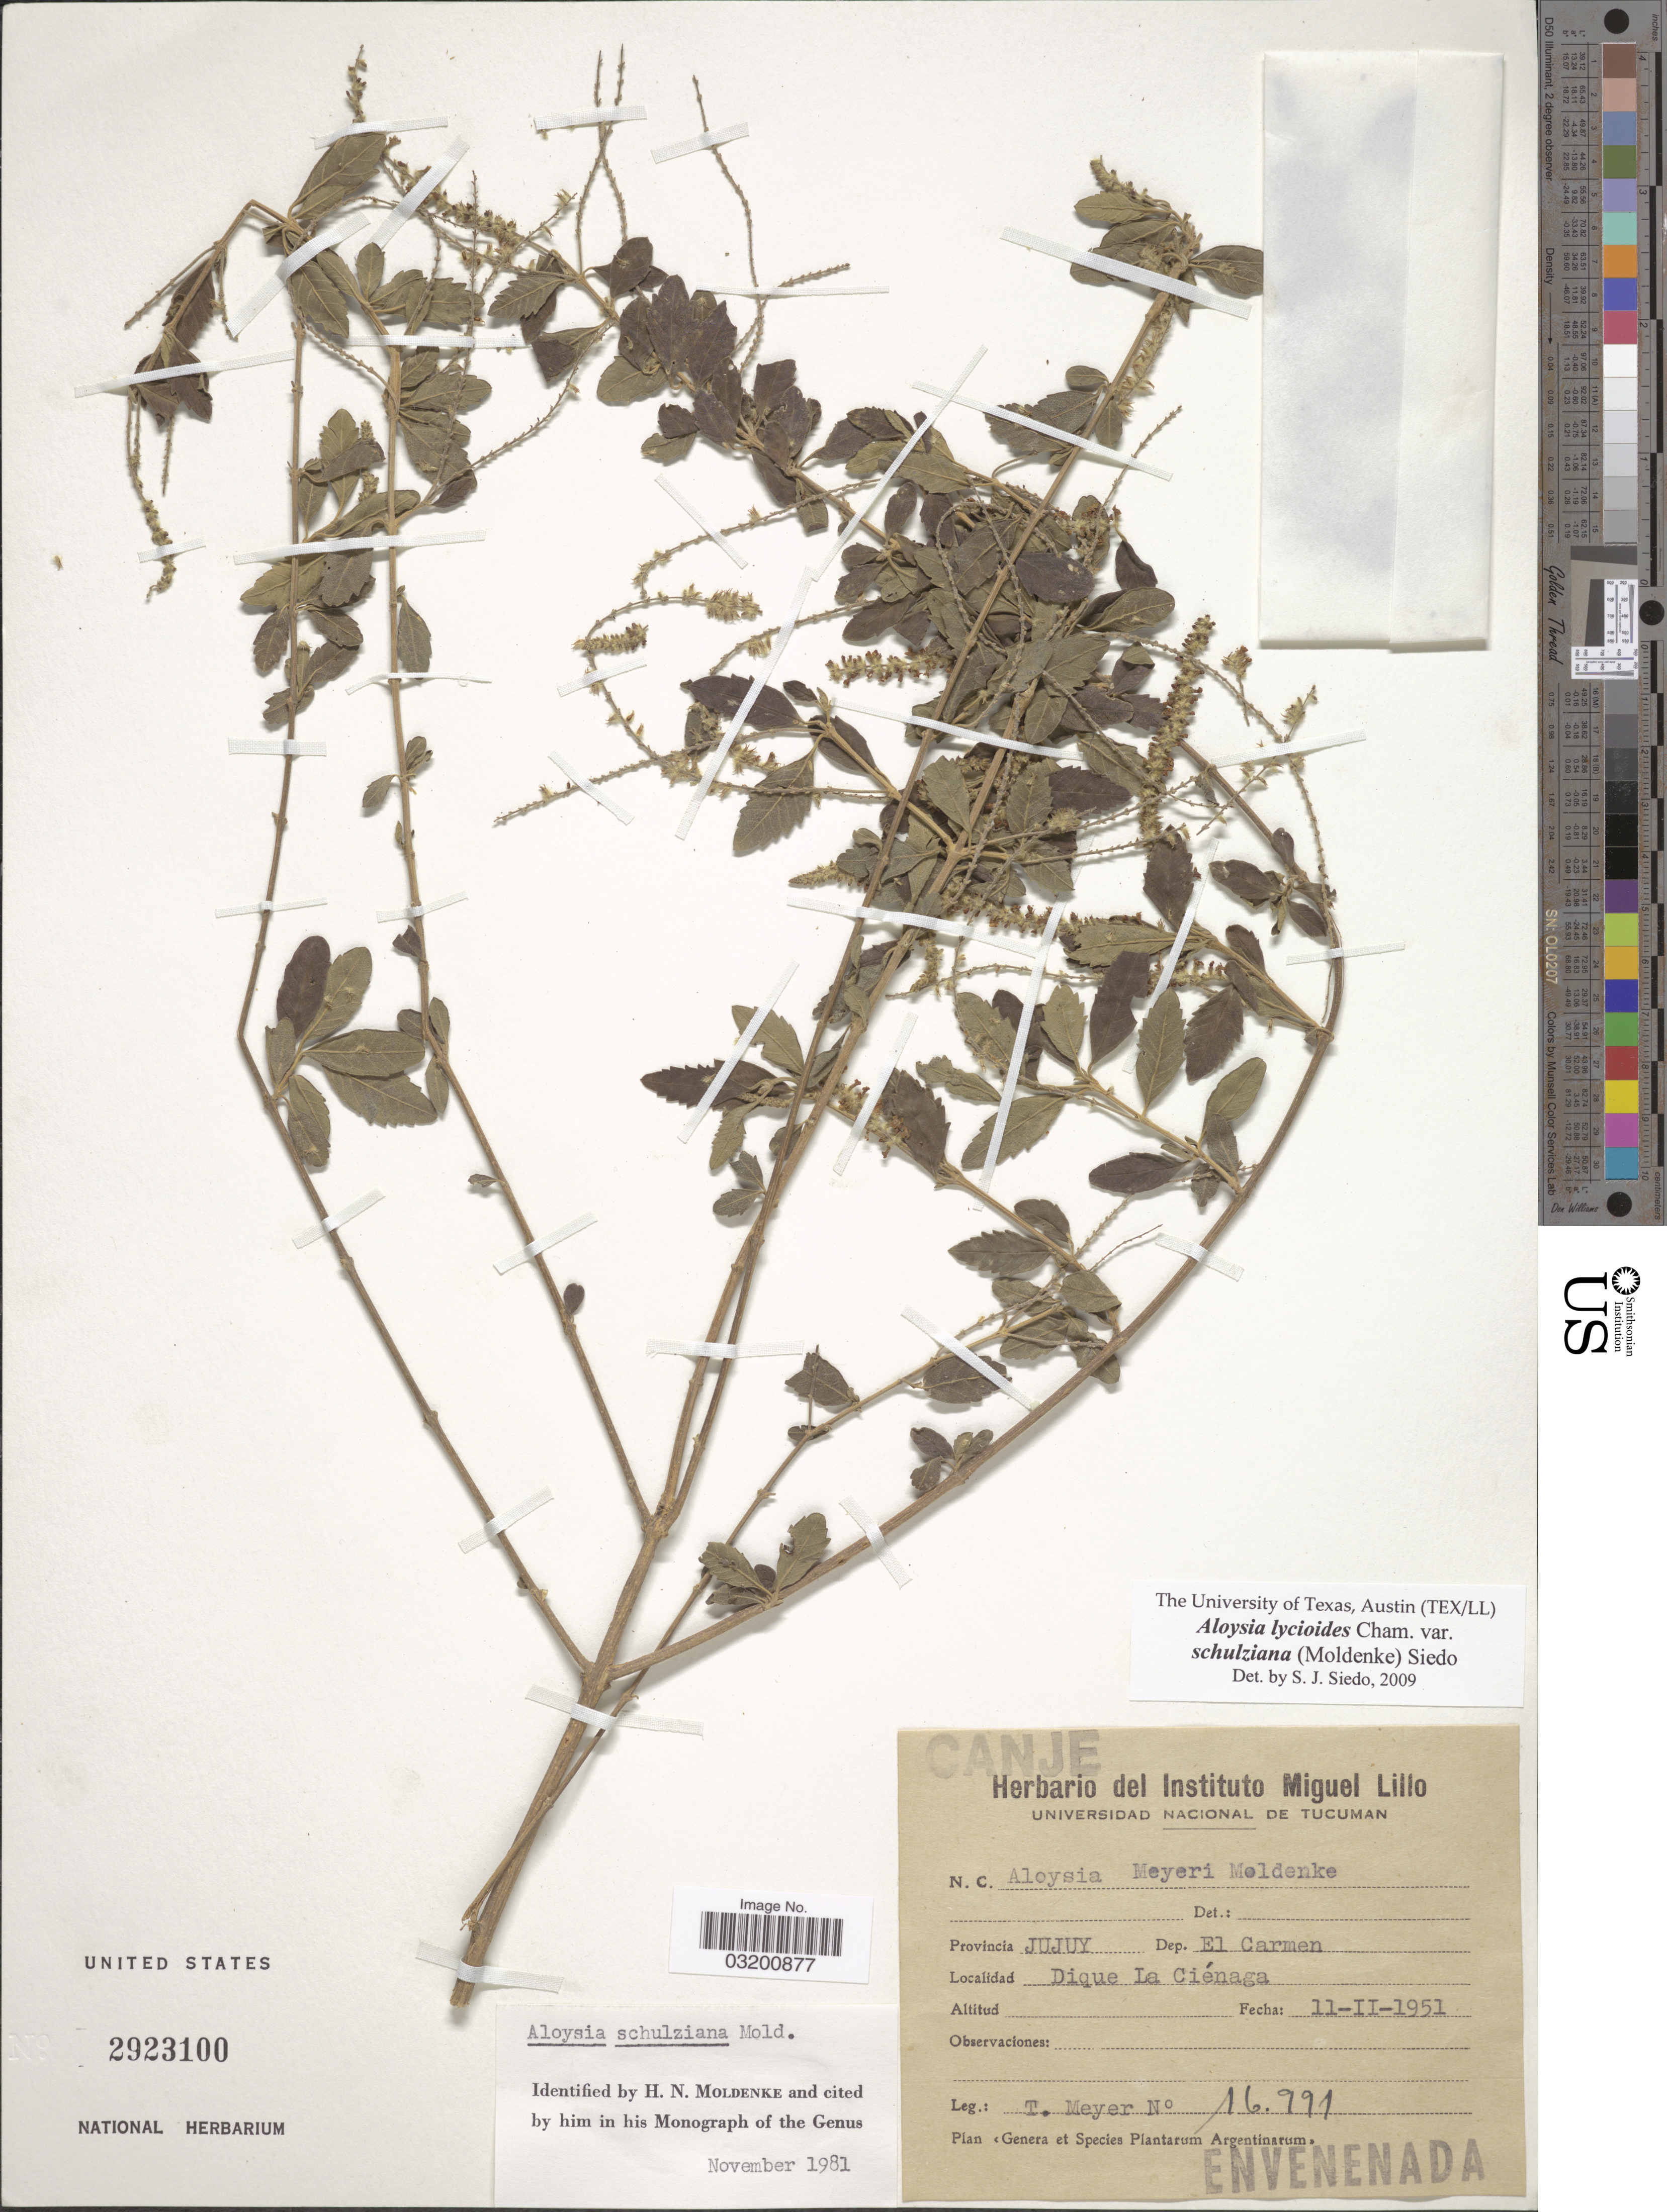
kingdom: Plantae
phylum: Tracheophyta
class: Magnoliopsida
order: Lamiales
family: Verbenaceae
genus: Aloysia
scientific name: Aloysia lycioides var. schulziana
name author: (Moldenke) Siedo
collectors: T. Meyer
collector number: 16991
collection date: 1951-02-11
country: Argentina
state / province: Jujuy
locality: Dep. El Carmen, Dique La Ciénaga.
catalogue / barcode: US 2923100